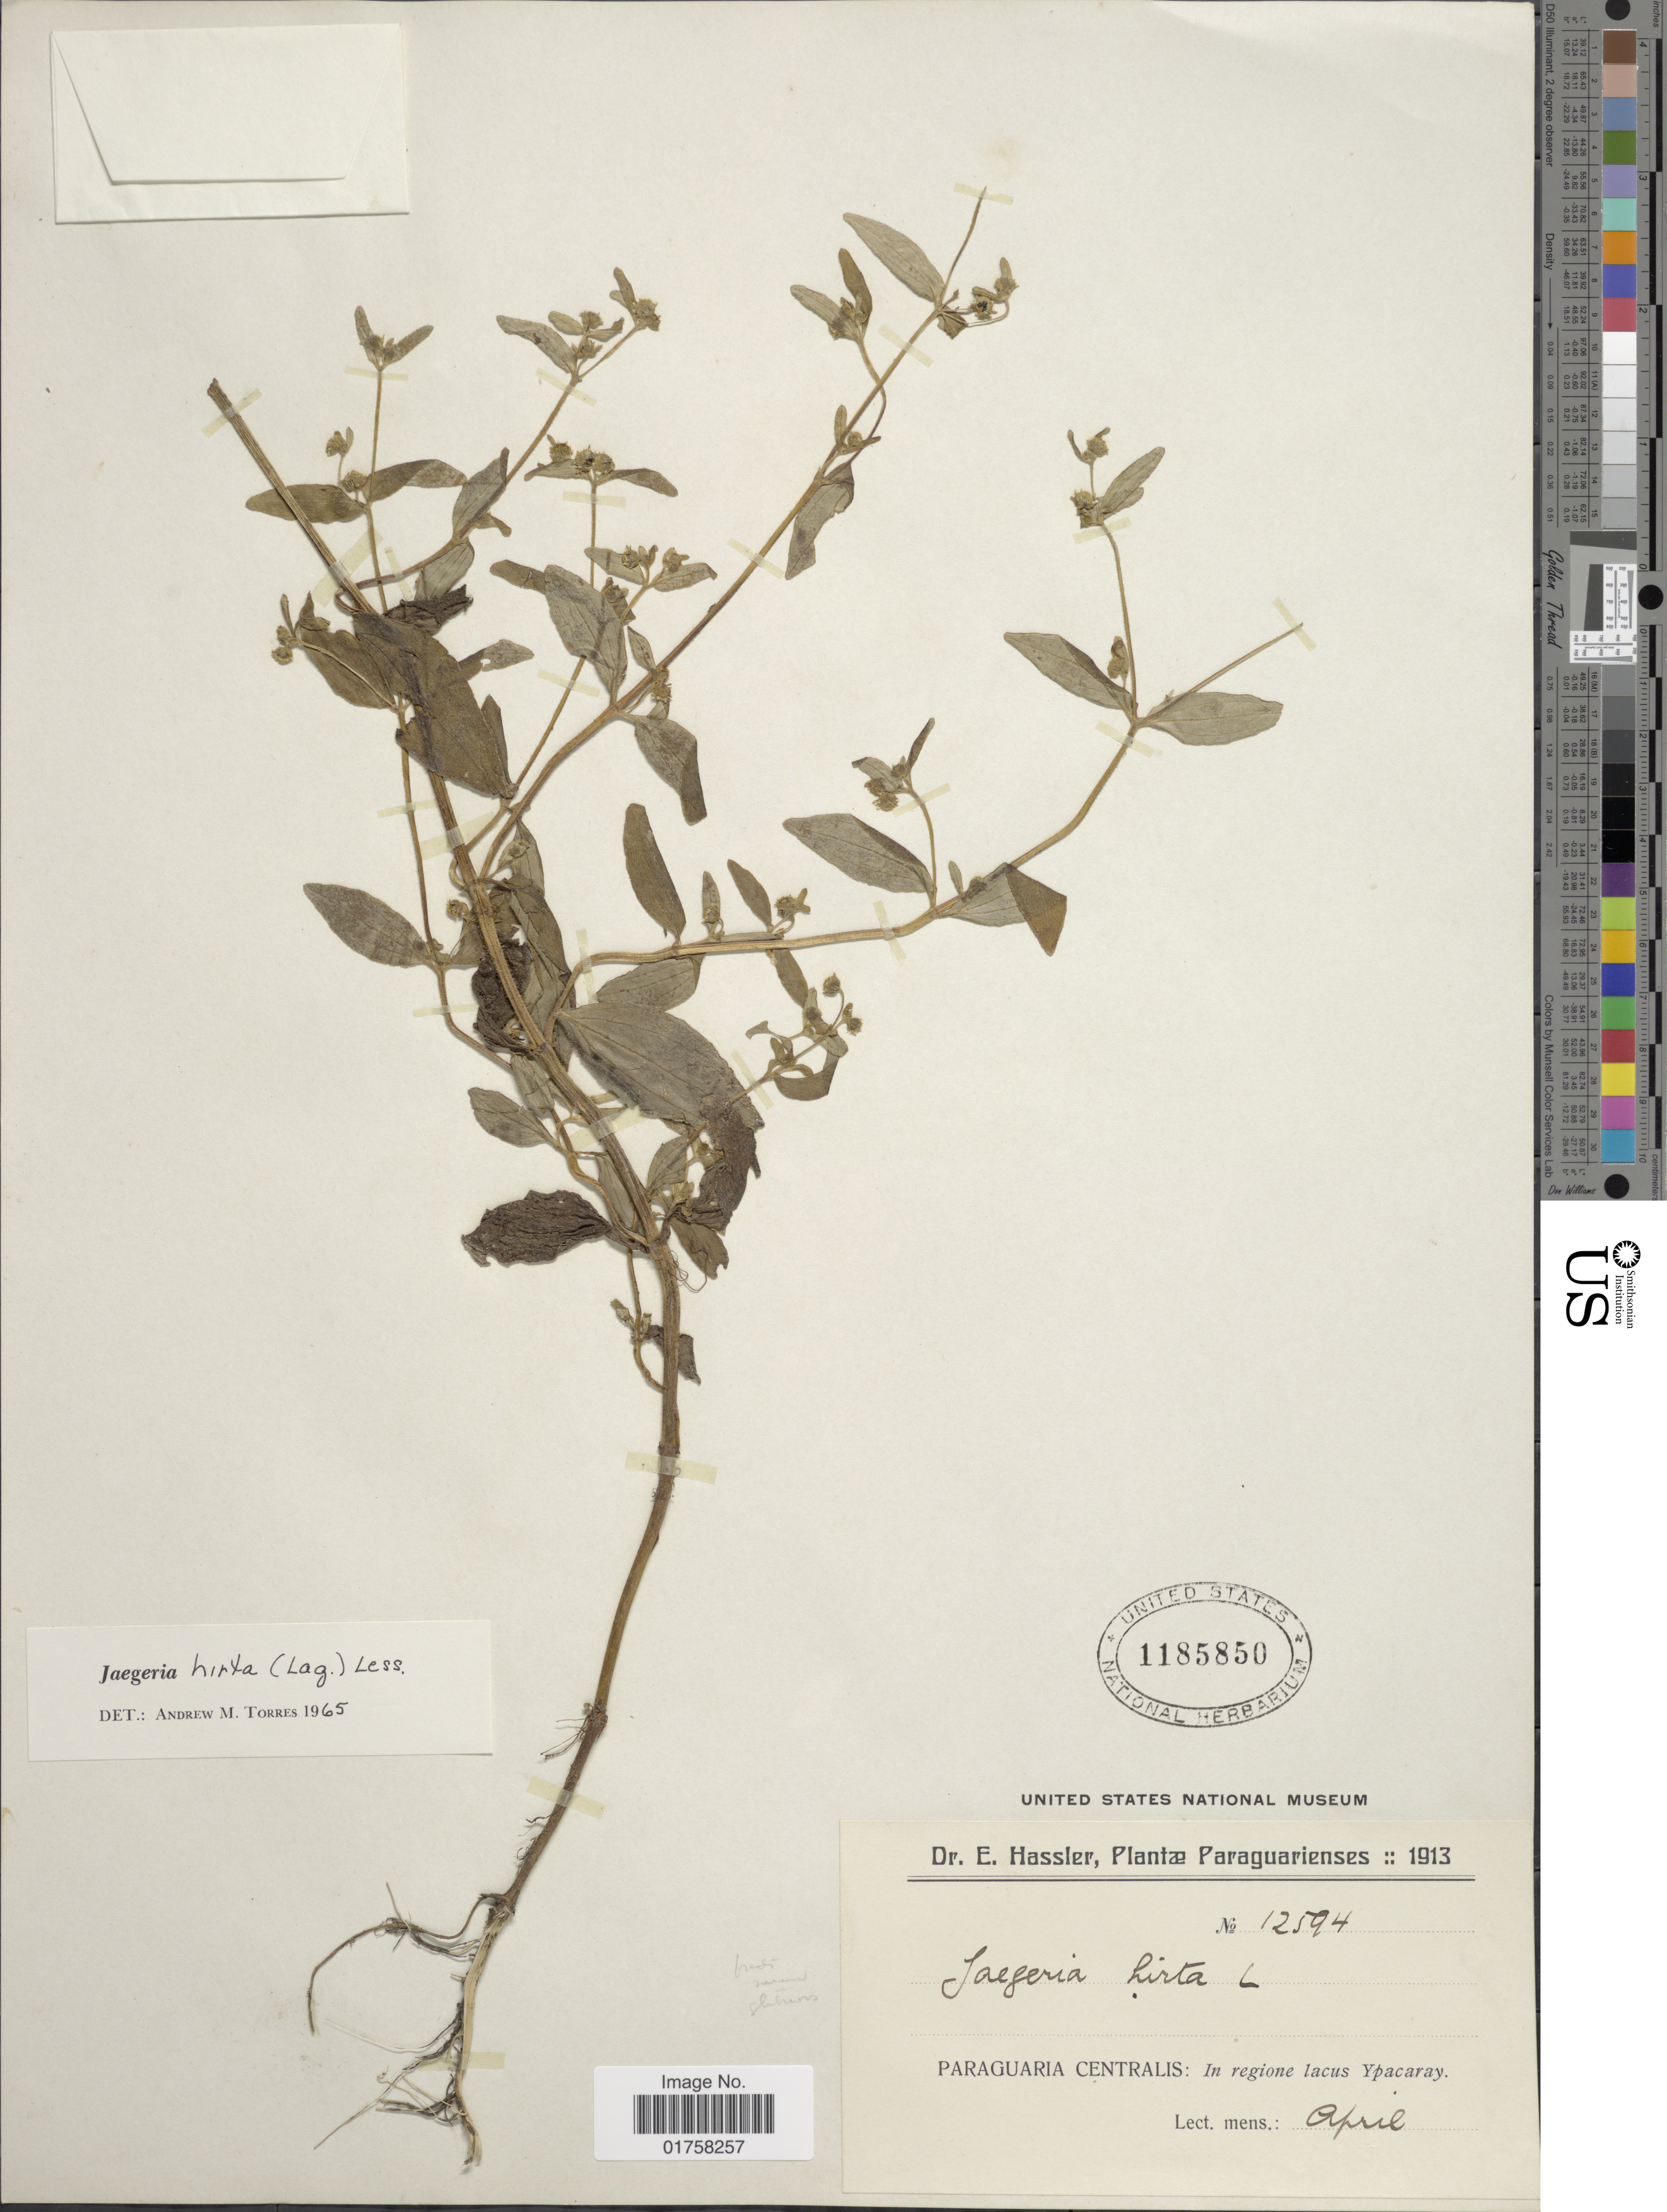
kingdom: Plantae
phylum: Tracheophyta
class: Magnoliopsida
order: Asterales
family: Asteraceae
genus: Jaegeria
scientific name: Jaegeria hirta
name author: (Lag.) Less.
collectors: E. Hassler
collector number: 12594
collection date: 1913-04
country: Paraguay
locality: Paraguaria Centralis: In regione lacus Ypacaray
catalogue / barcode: US 1185850